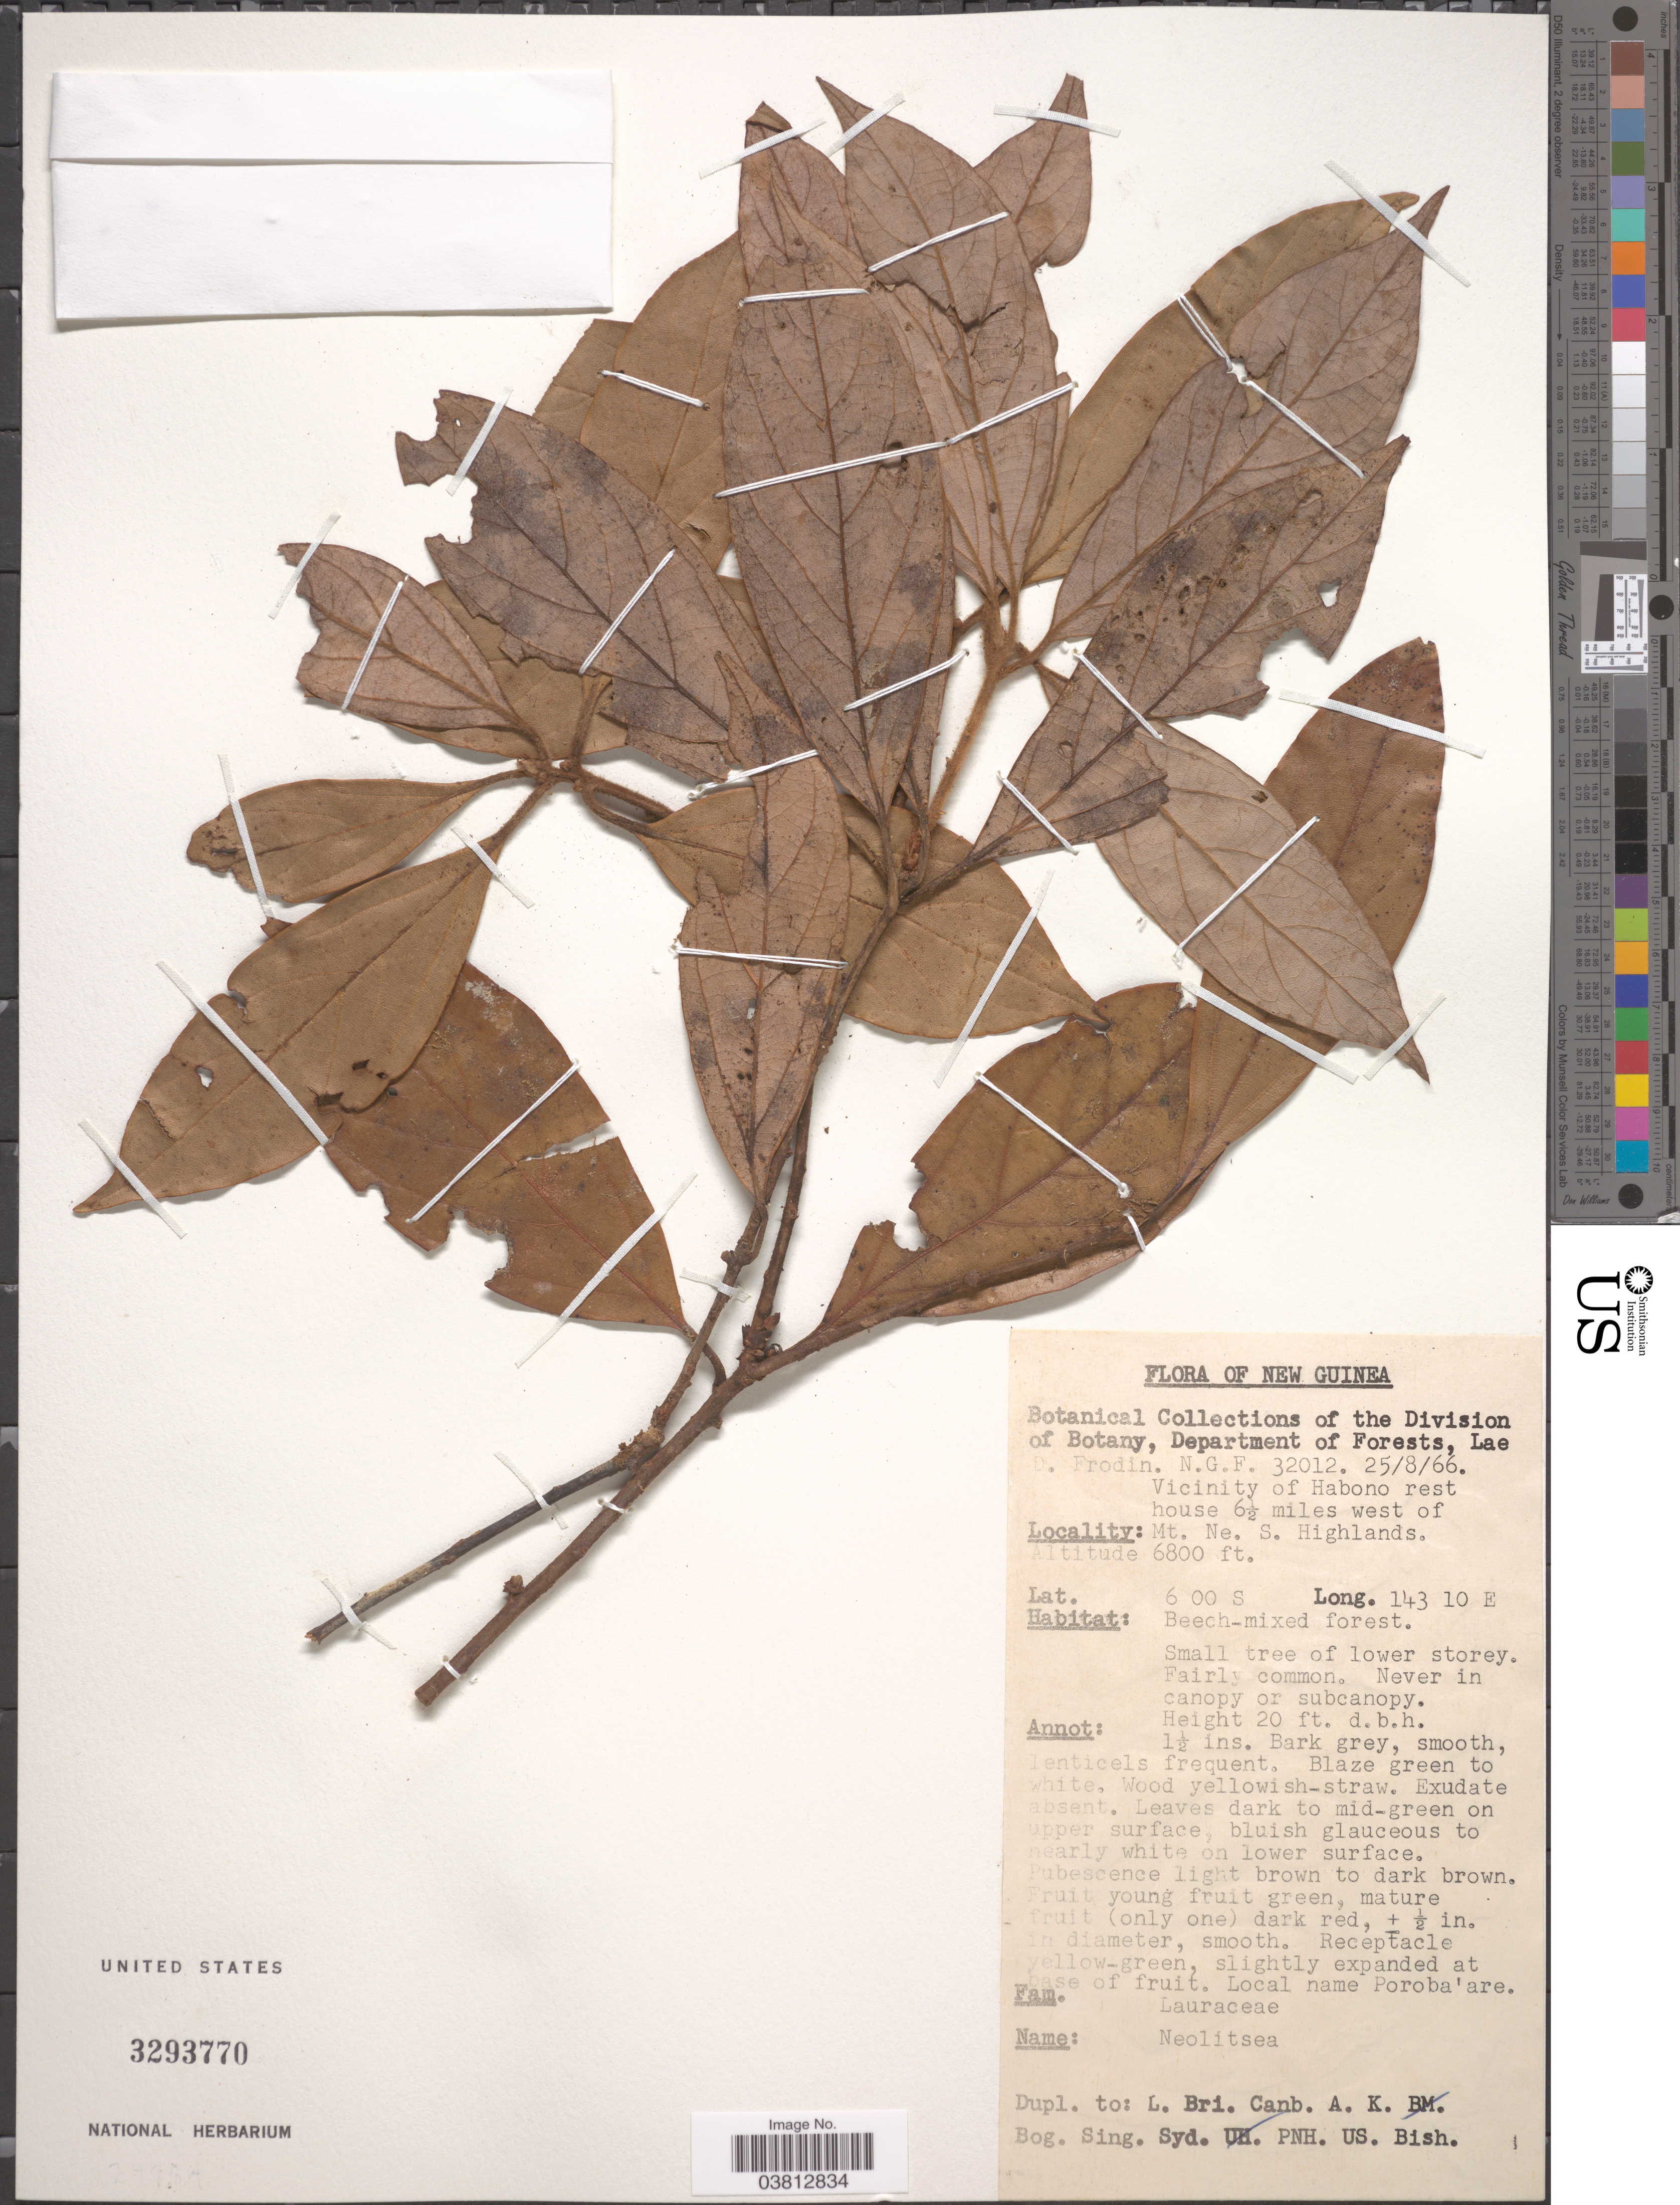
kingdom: Plantae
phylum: Tracheophyta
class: Magnoliopsida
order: Laurales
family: Lauraceae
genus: Neolitsea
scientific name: Neolitsea sp.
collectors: D. G. Frodin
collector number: NGF 32012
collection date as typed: Transcribed d/m/y: 25/8/66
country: Papua New Guinea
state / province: Southern Highlands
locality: New Guinea. Vicinity of Habono rest house 6½ miles west of Mt. Ne S. Highlands.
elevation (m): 2073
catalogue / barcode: US 3293770